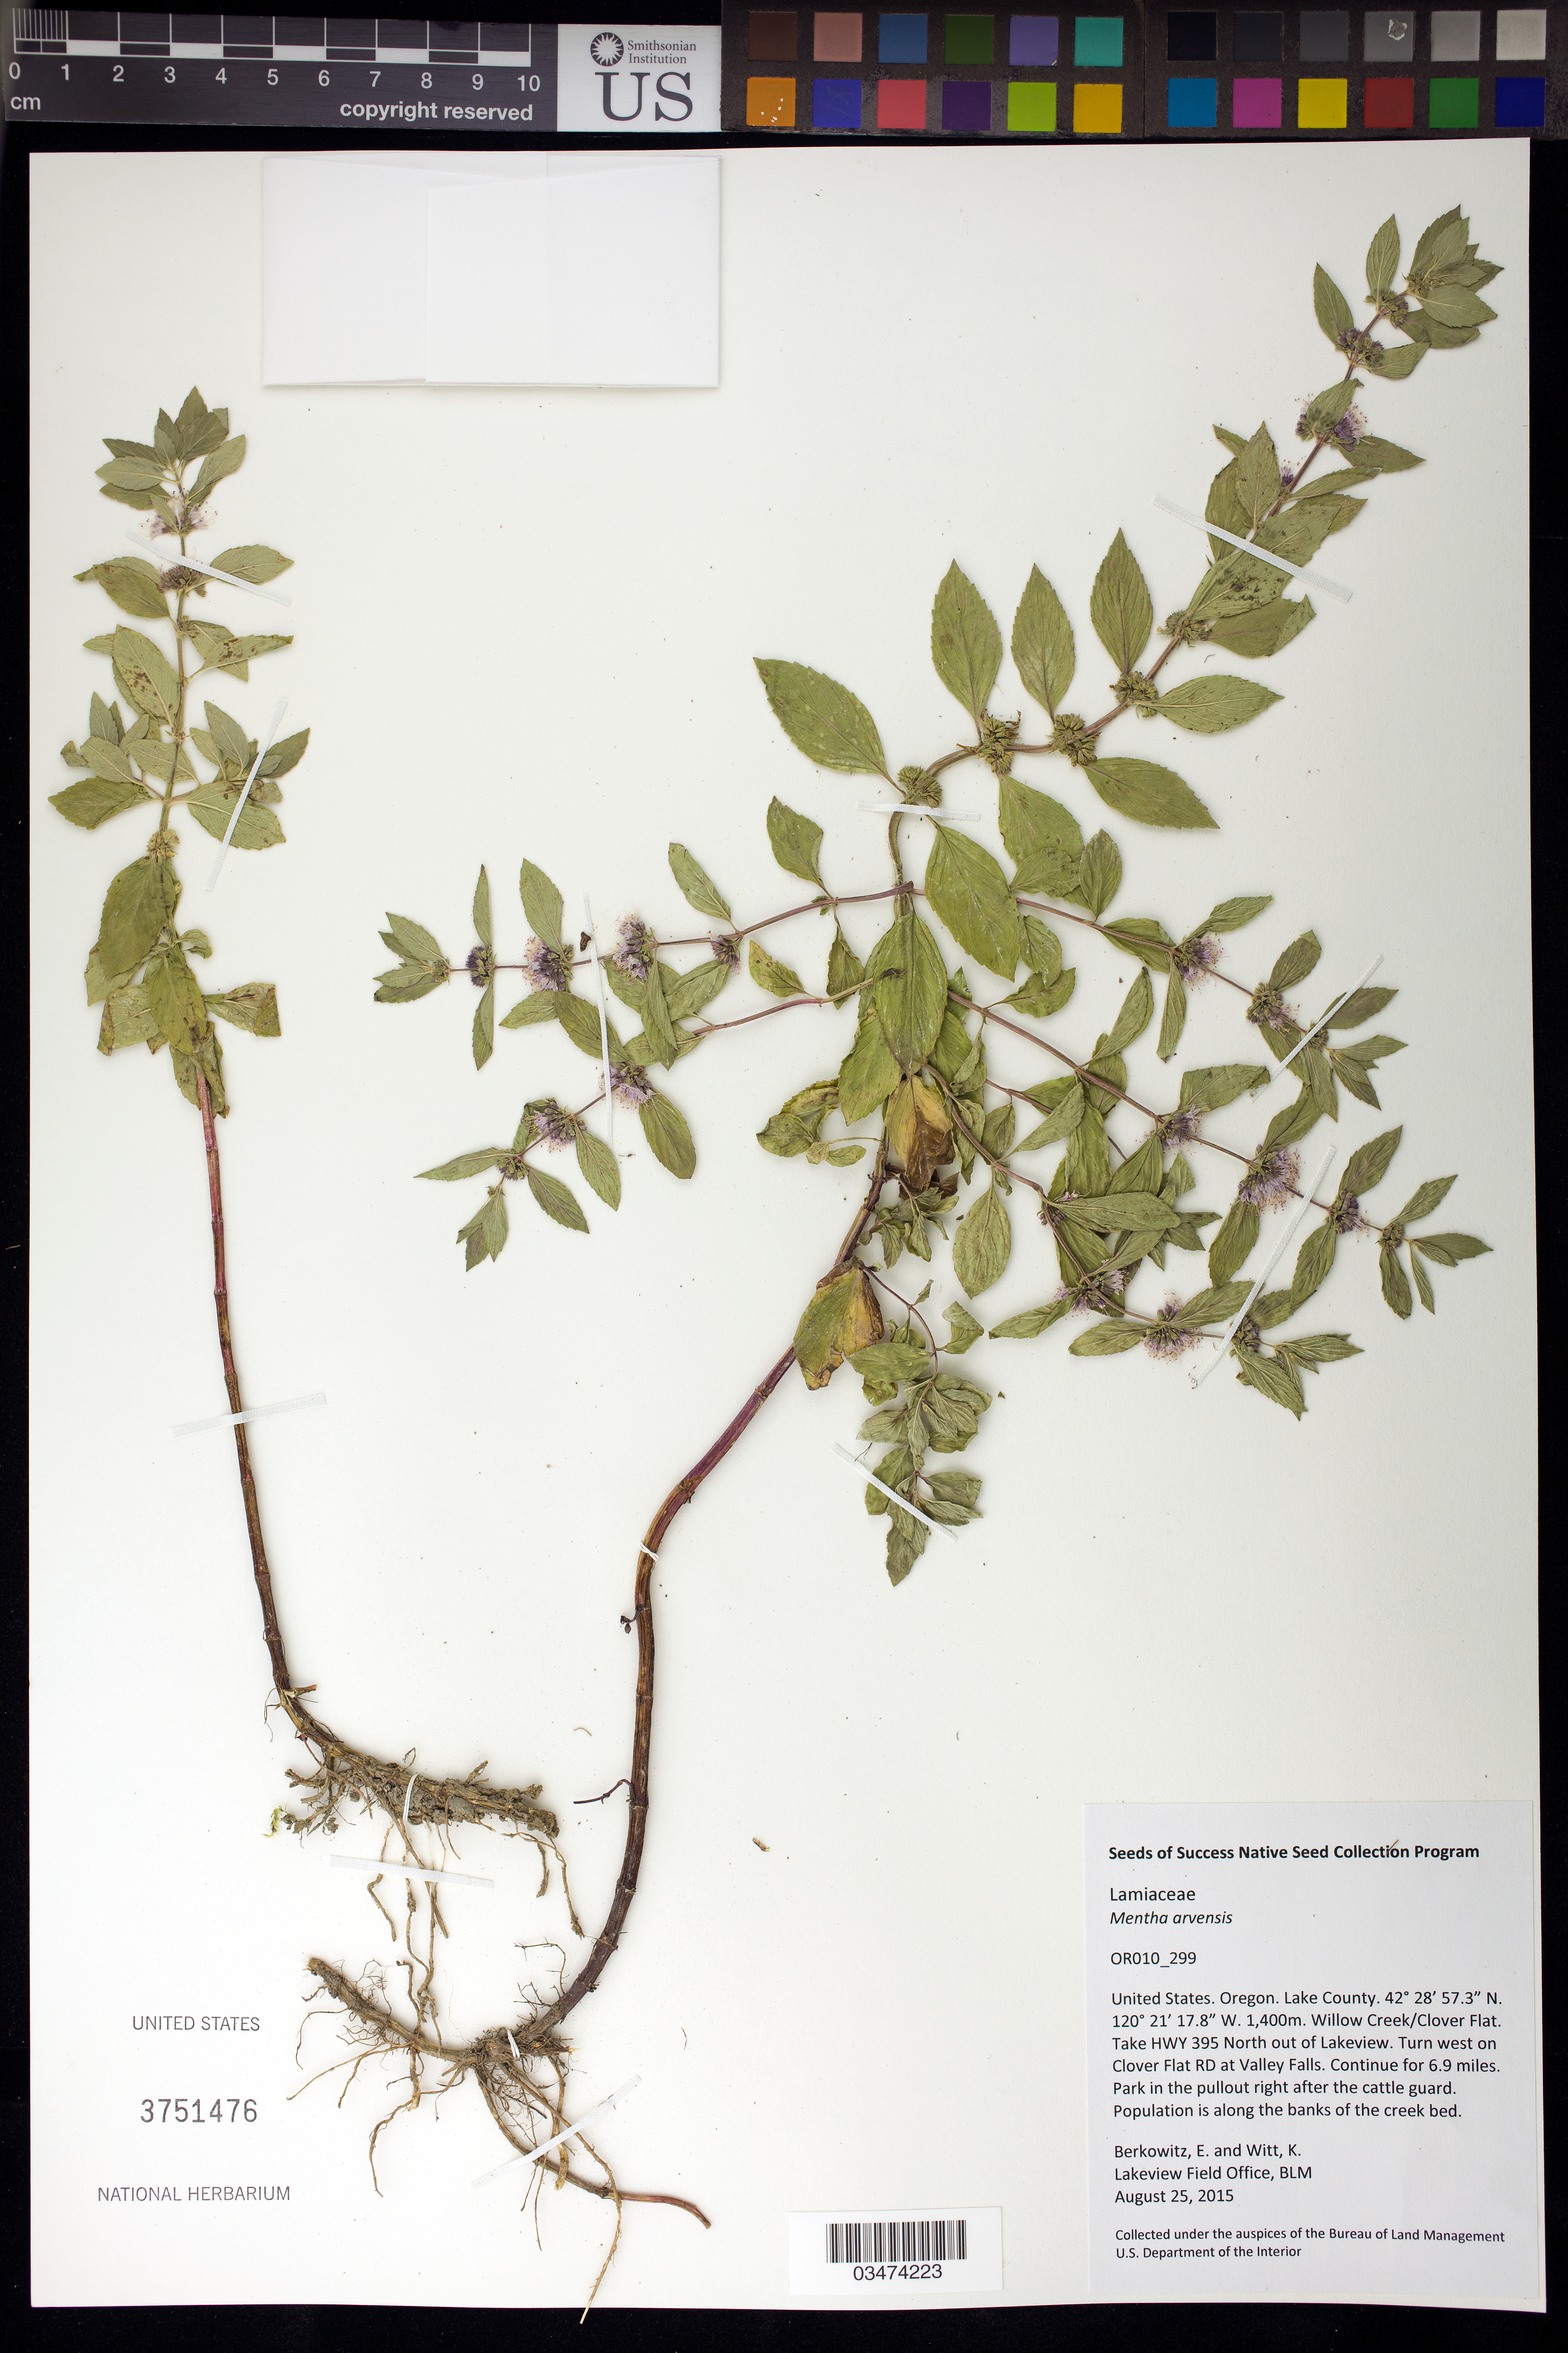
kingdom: Plantae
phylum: Tracheophyta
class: Magnoliopsida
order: Lamiales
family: Lamiaceae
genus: Mentha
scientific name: Mentha arvensis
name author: L.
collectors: E. Berkowitz & K. Witt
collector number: OR010-299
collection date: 2015-08-25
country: United States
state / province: Oregon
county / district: Lake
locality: Willow Creek/Clover Flat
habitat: Banks of the creek bed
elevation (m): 1400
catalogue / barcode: US 3751476